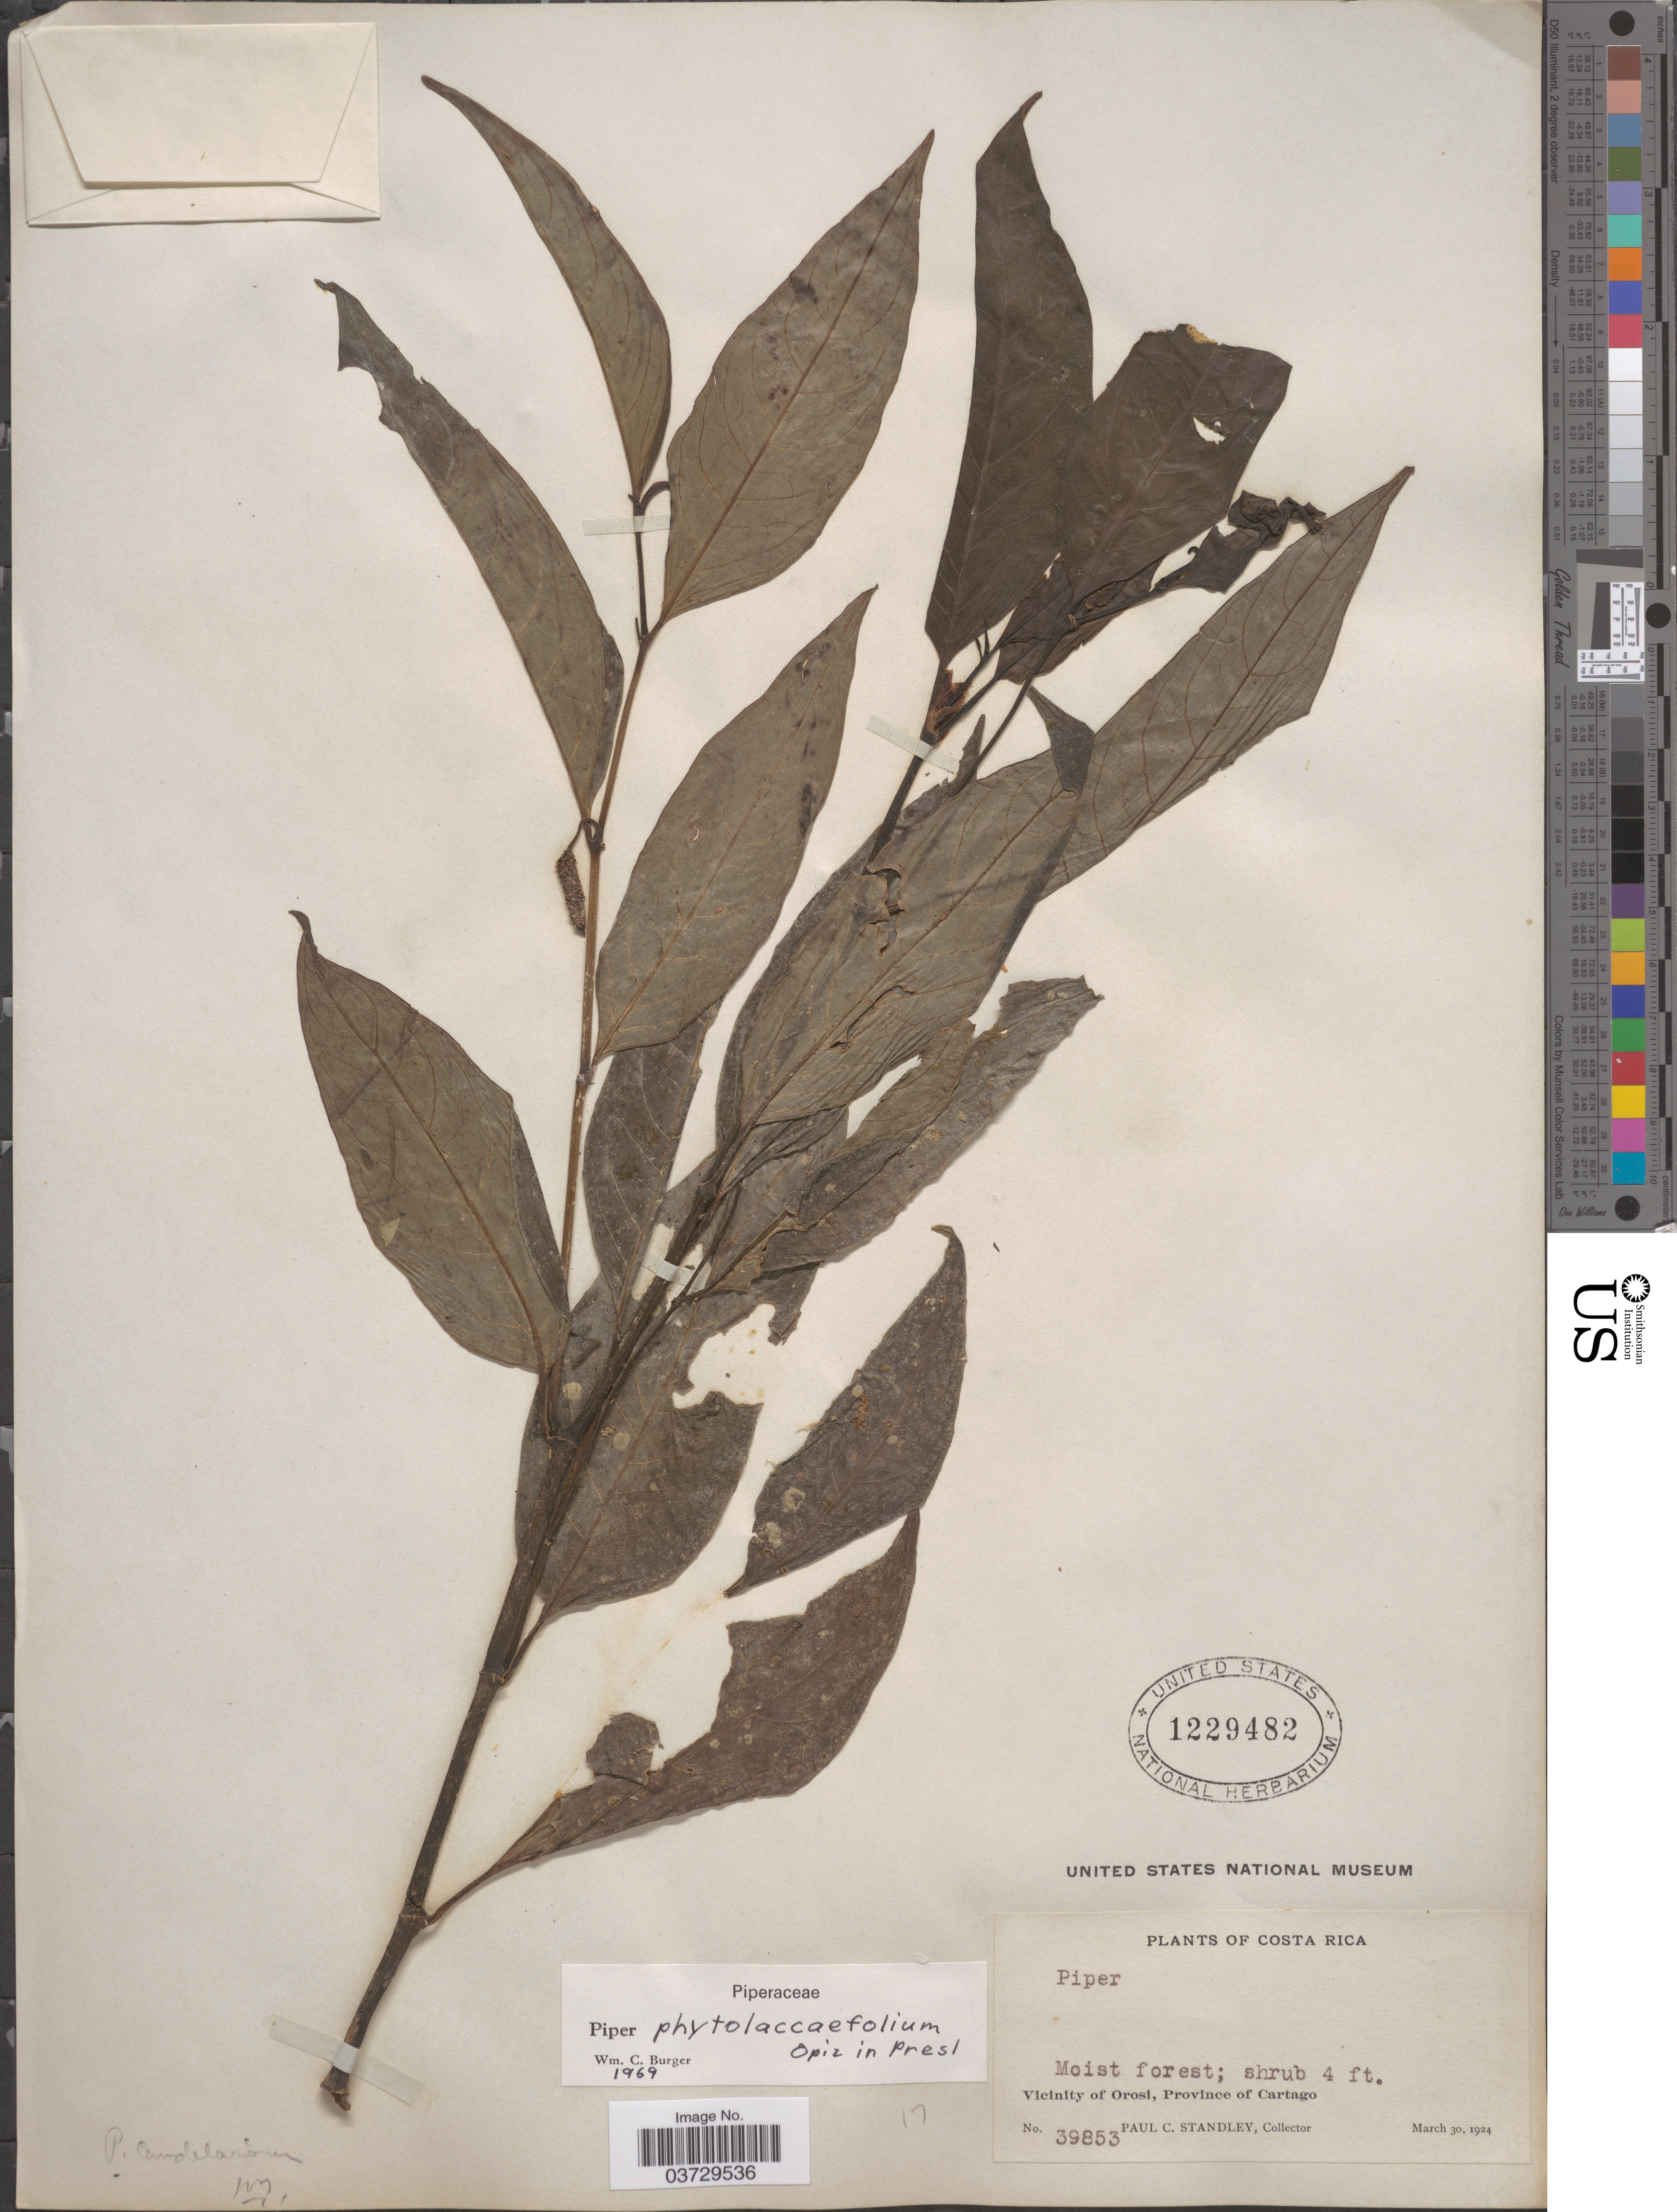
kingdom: Plantae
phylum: Tracheophyta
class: Magnoliopsida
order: Piperales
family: Piperaceae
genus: Piper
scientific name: Piper phytolaccifolium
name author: Opiz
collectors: P. C. Standley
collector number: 39853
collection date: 1924-03-30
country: Costa Rica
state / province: Cartago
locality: Vicinity of Orosi.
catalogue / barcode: US 1229482